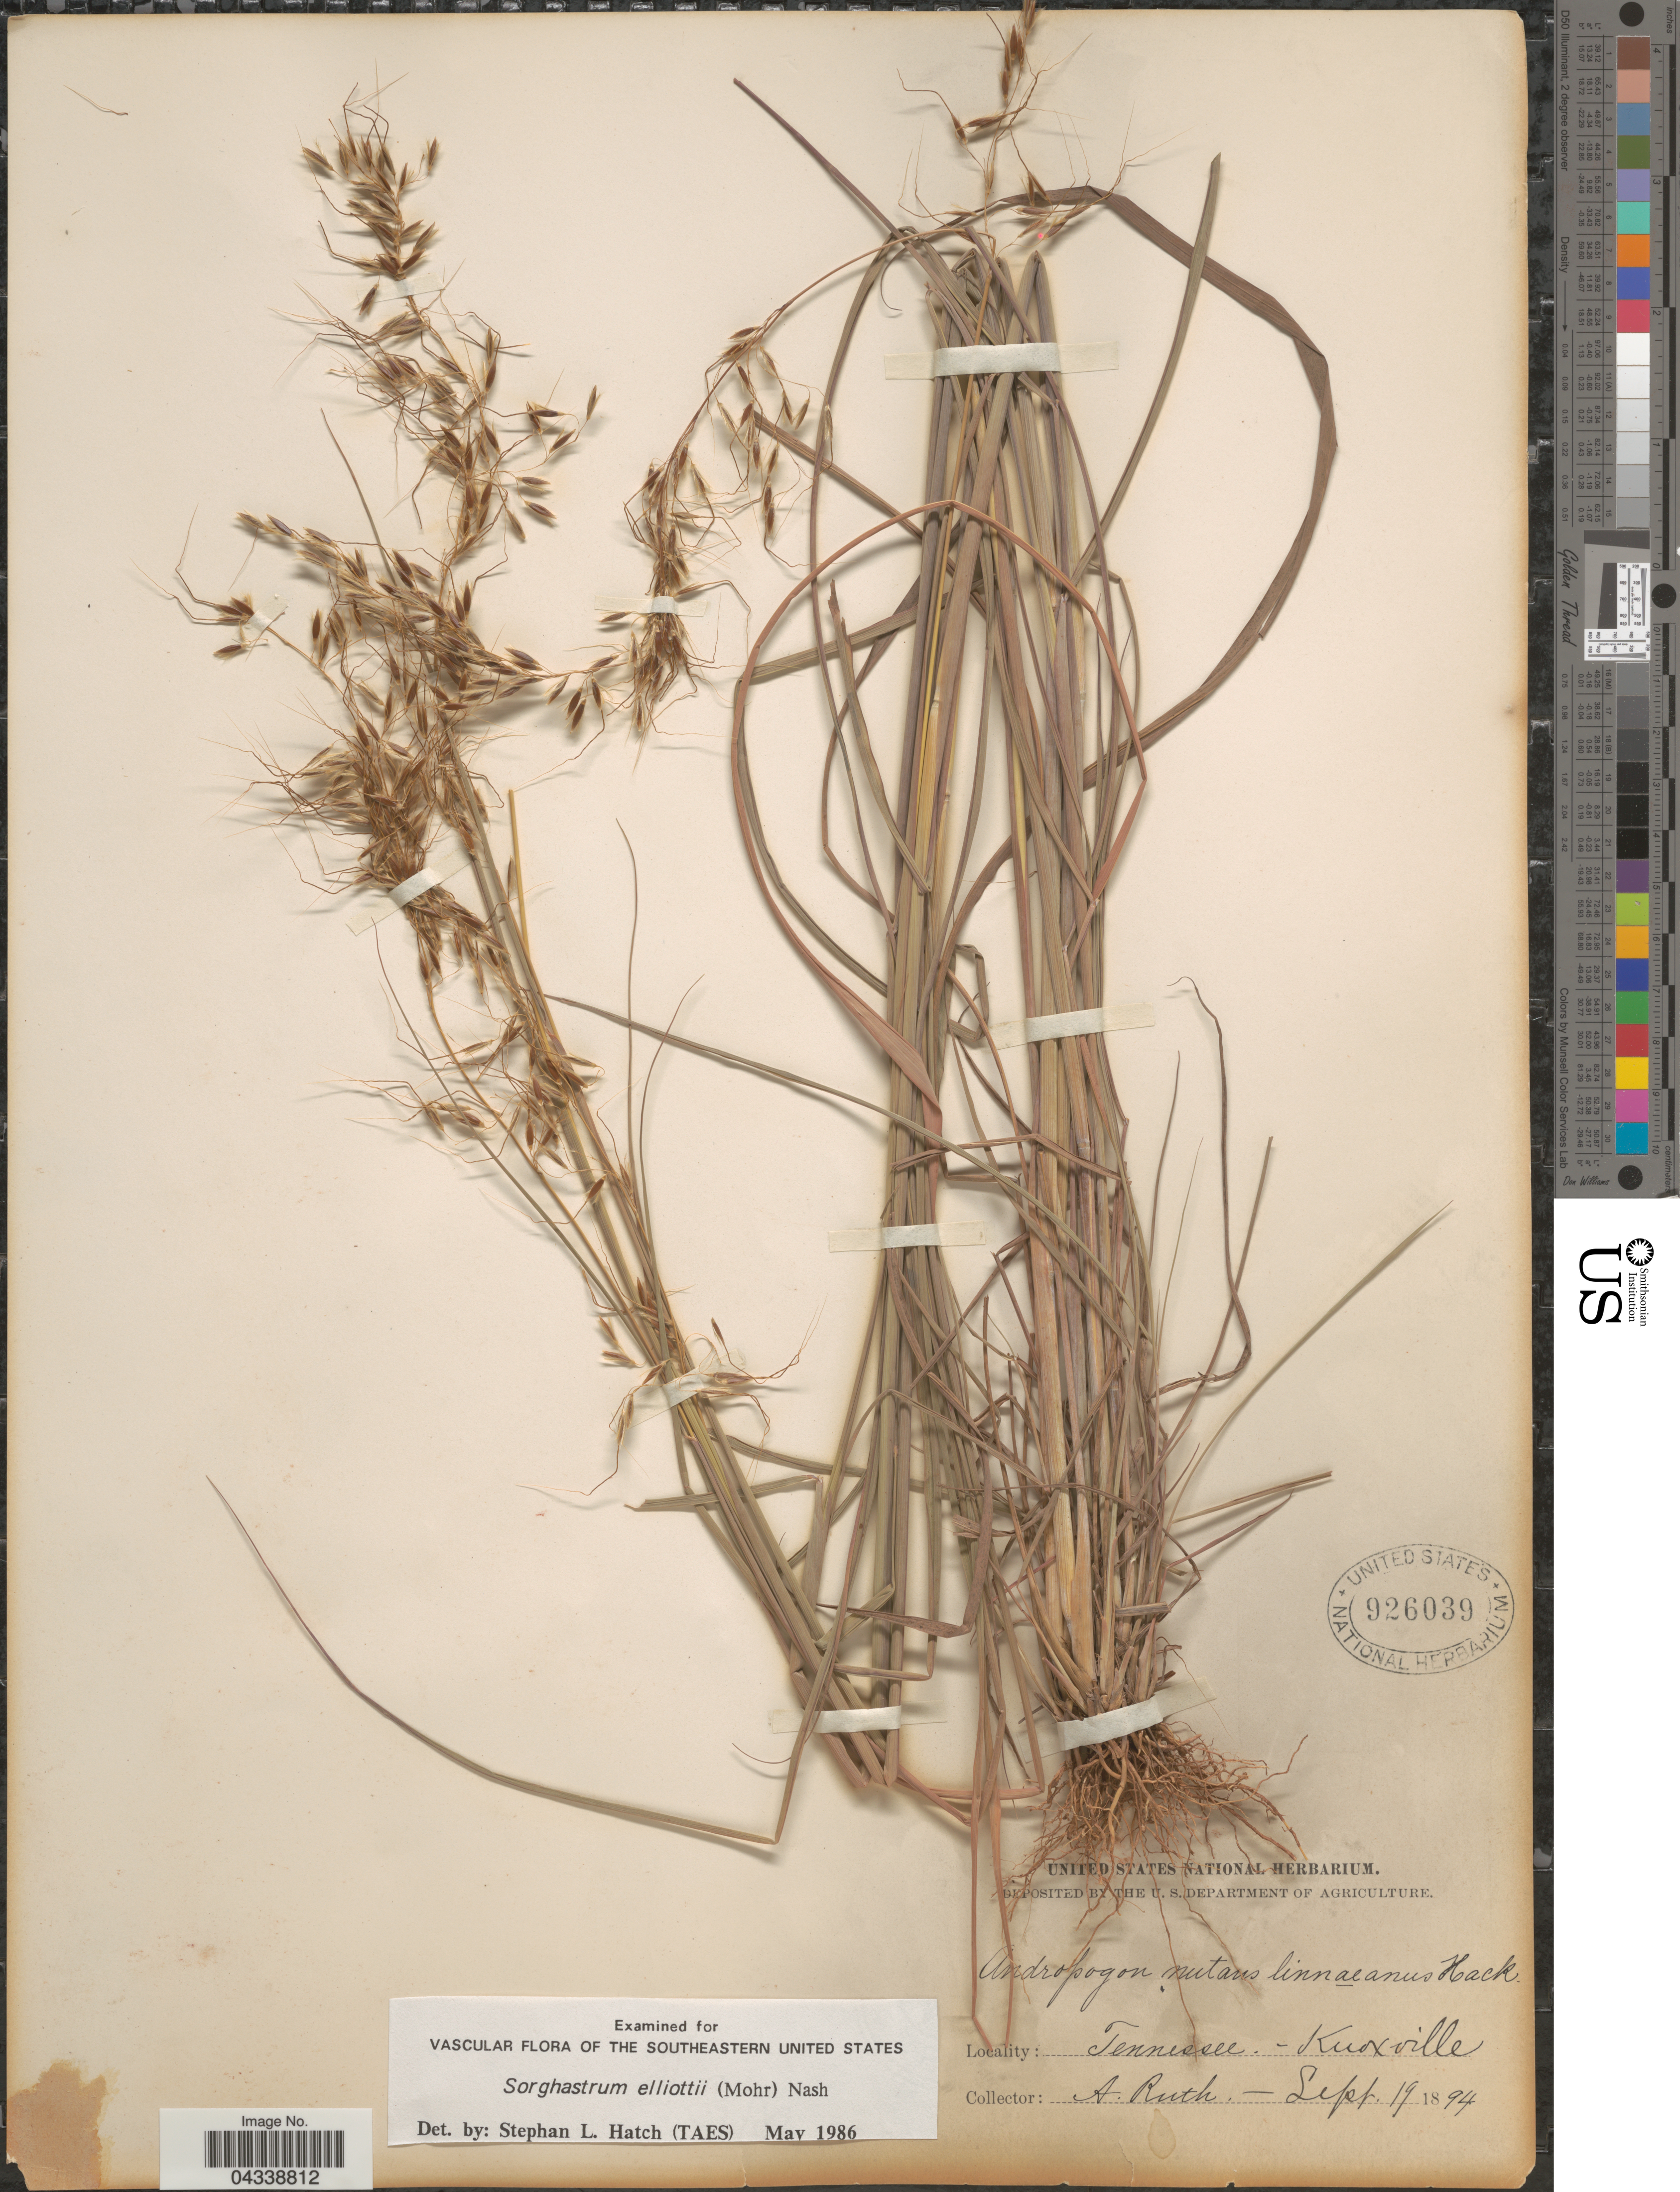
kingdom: Plantae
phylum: Tracheophyta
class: Liliopsida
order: Poales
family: Poaceae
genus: Sorghastrum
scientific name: Sorghastrum elliottii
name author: (C. Mohr) Nash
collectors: A. Ruth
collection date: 1894-09-19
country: United States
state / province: Tennessee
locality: Knoxville.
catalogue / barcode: US 926039